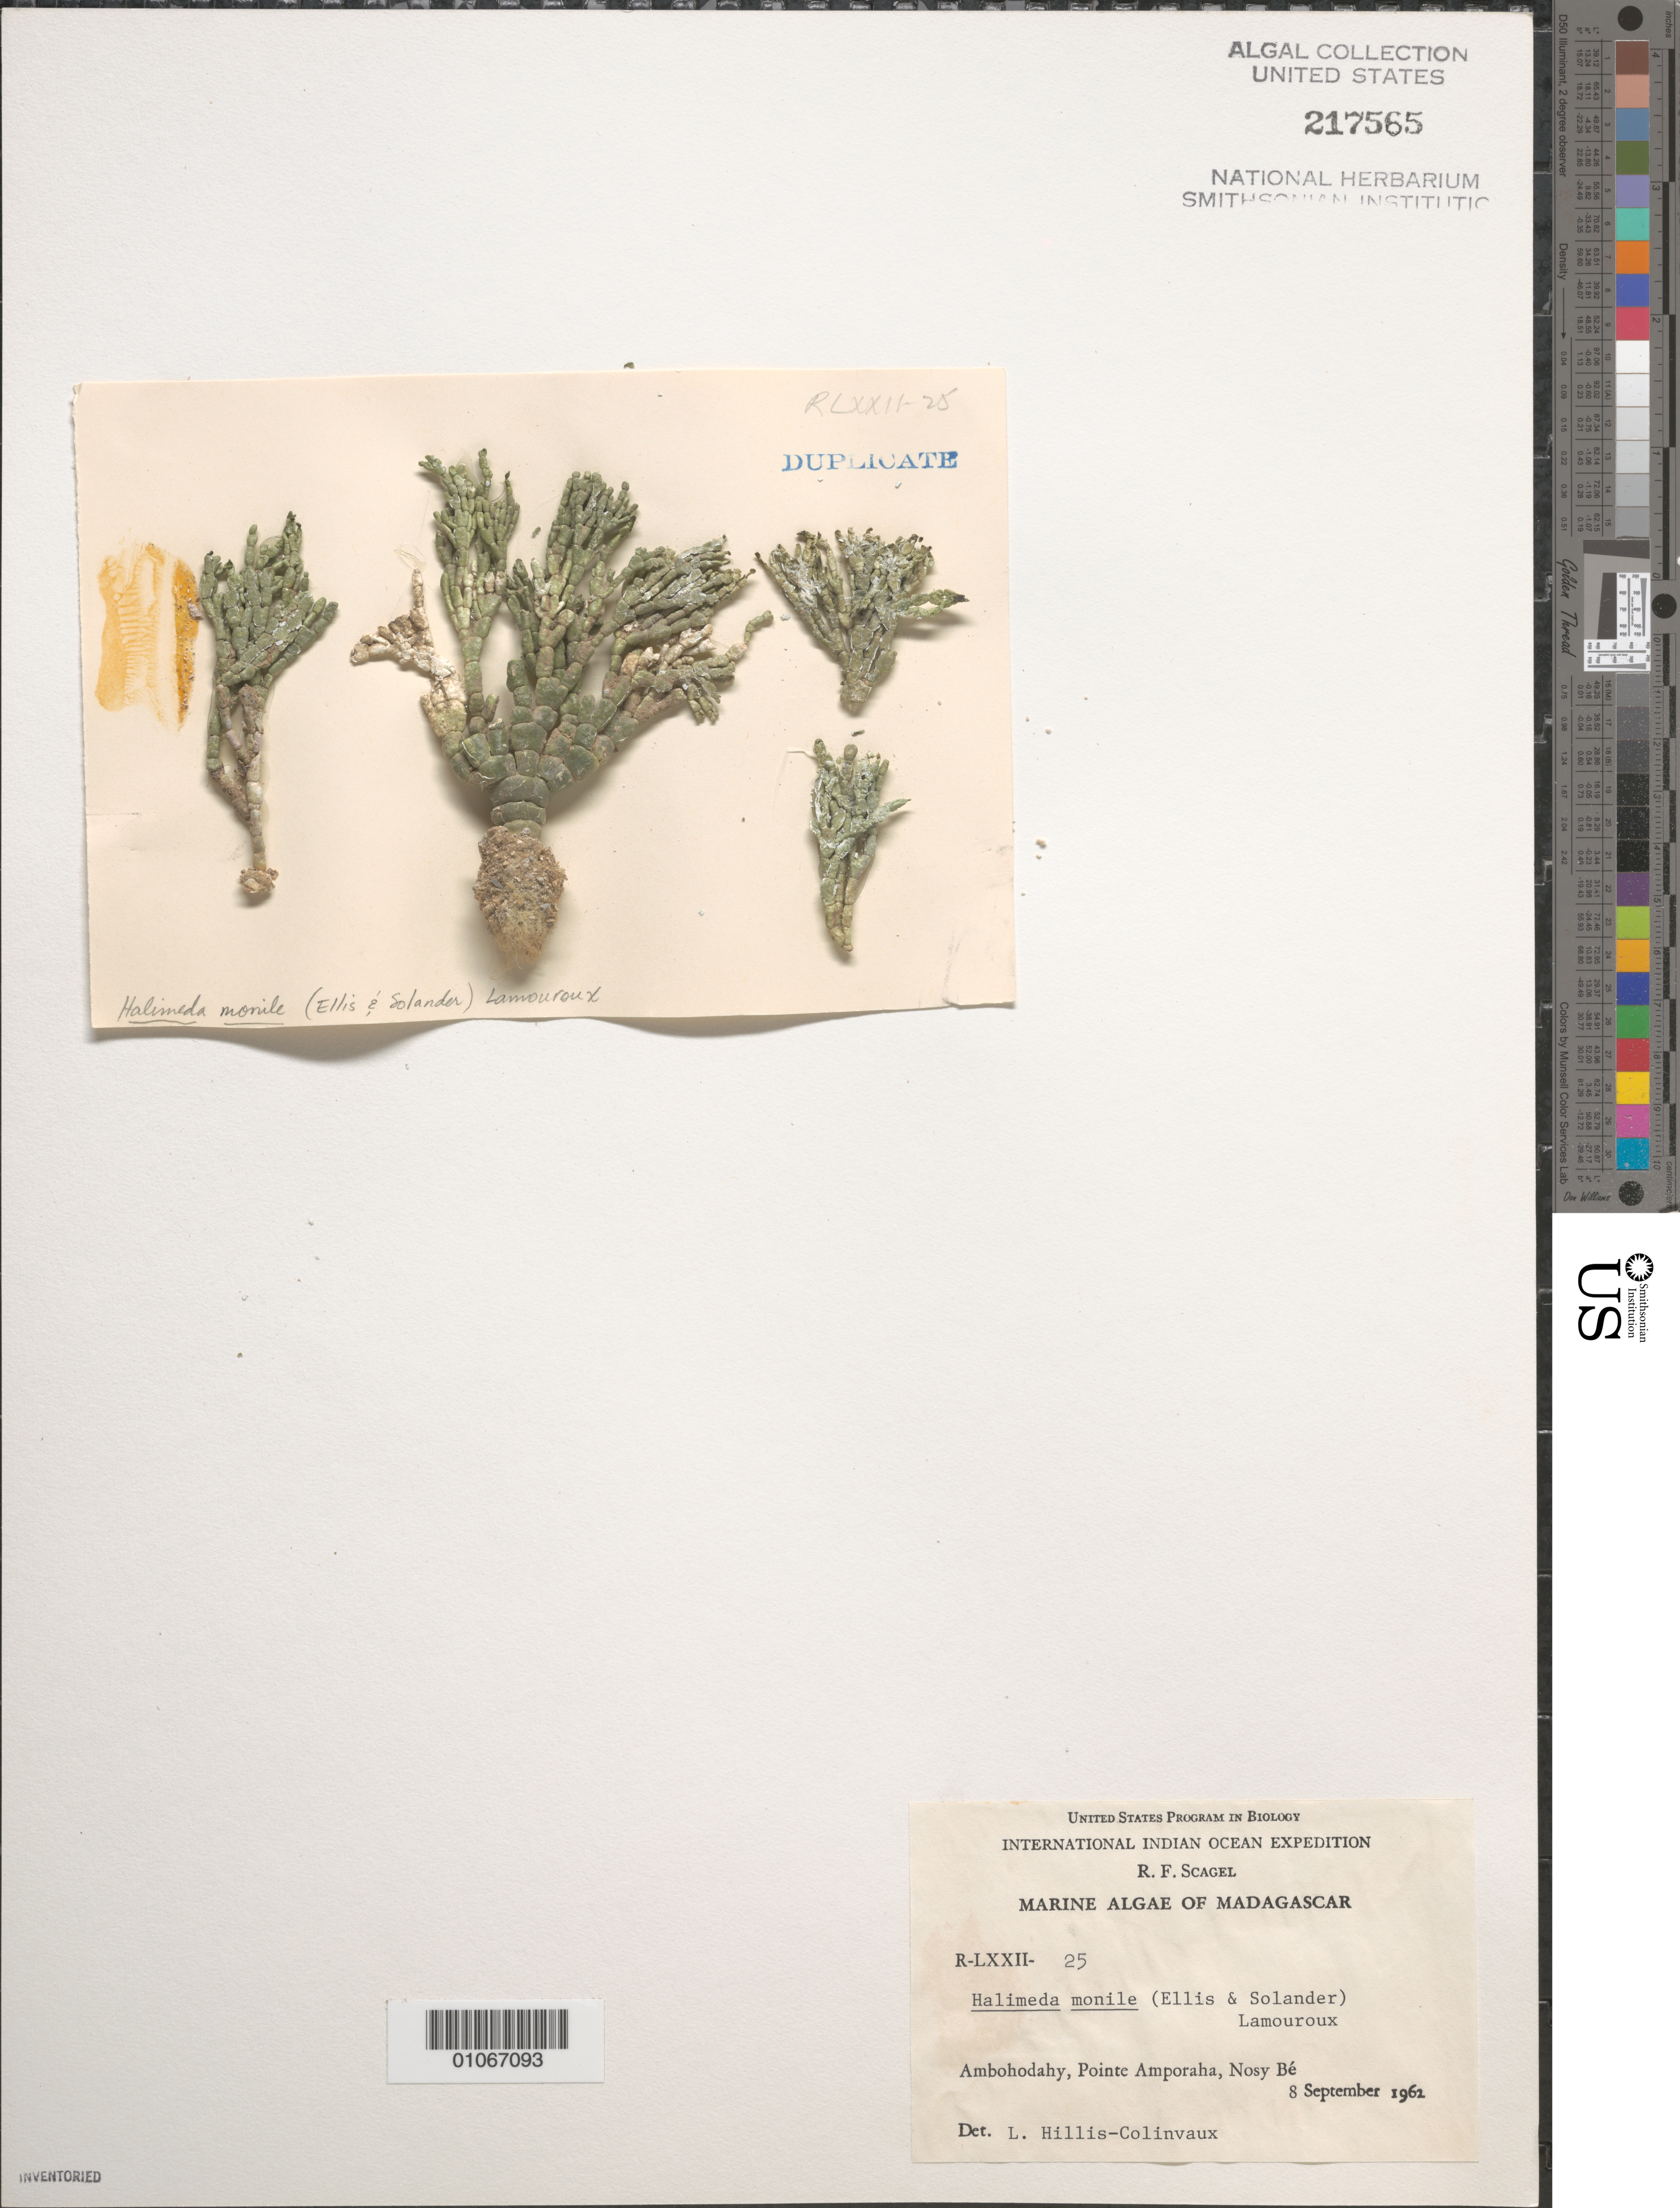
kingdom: Plantae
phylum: Chlorophyta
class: Ulvophyceae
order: Bryopsidales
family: Halimedaceae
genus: Halimeda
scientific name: Halimeda monile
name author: (J. Ellis & Sol.) J.V.Lamouroux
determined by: Hillis-Colinvaux, L.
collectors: R. F. Scagel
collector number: R-LXXII-25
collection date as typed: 08 Sep 1962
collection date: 1962-09-08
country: Madagascar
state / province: Diana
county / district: Nosy Be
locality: Ambohodahy, Pointe Amporaha, Nosy-Be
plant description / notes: International Indian Ocean Expedition, 1962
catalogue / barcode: US 217565